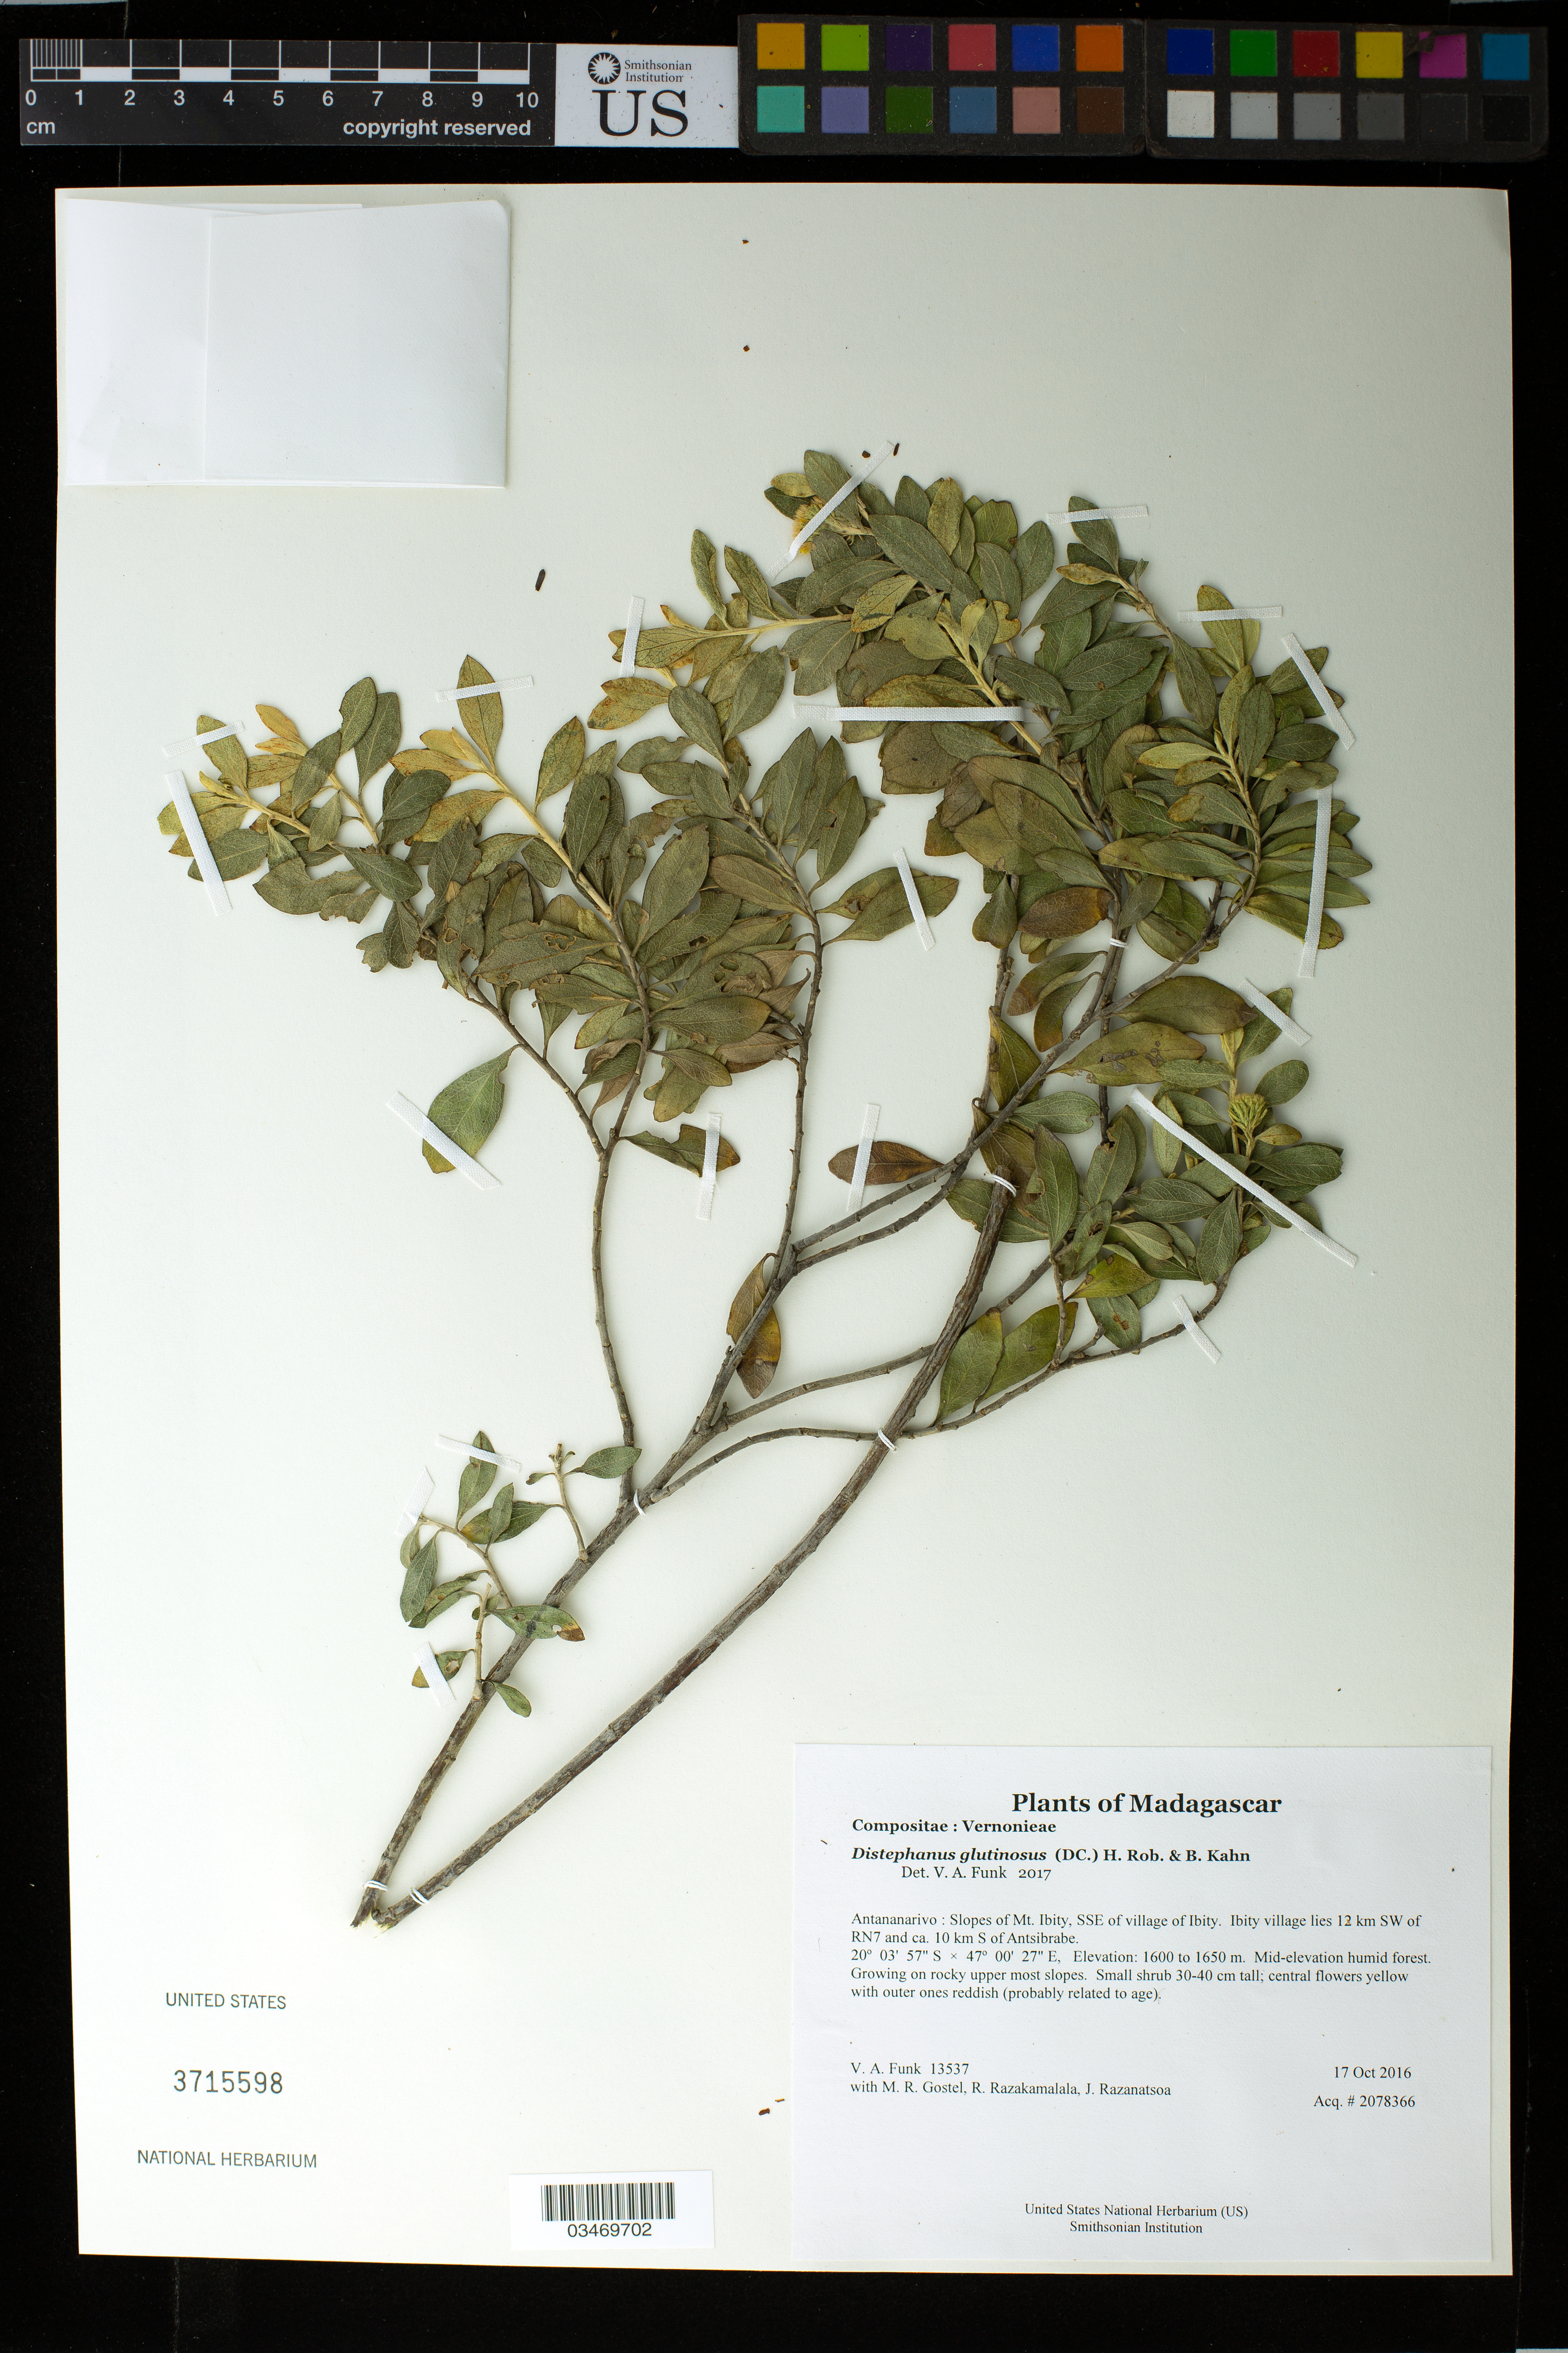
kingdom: Plantae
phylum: Tracheophyta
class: Magnoliopsida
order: Asterales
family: Asteraceae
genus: Distephanus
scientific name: Distephanus glutinosus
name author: (DC.) H. Rob. & B. Kahn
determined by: Funk, Vicki A., (BOT), Smithsonian Institution - National Museum of Natural History (UNITED STATES)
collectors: M. R. Gostel, R. Razakamalala & J. Razanatsoa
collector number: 13537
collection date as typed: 17 Oct 2016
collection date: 2016-10-17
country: Madagascar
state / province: Vakinankaratra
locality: Slopes of Mt. Ibity, SSE of village of Ibity. Ibity village lies 12 km SW of RN7 and ca. 10 km S of Antsibrabe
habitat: Mid-elevation humid forest. Growing on rocky upper most slopes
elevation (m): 1600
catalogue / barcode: US 3715598